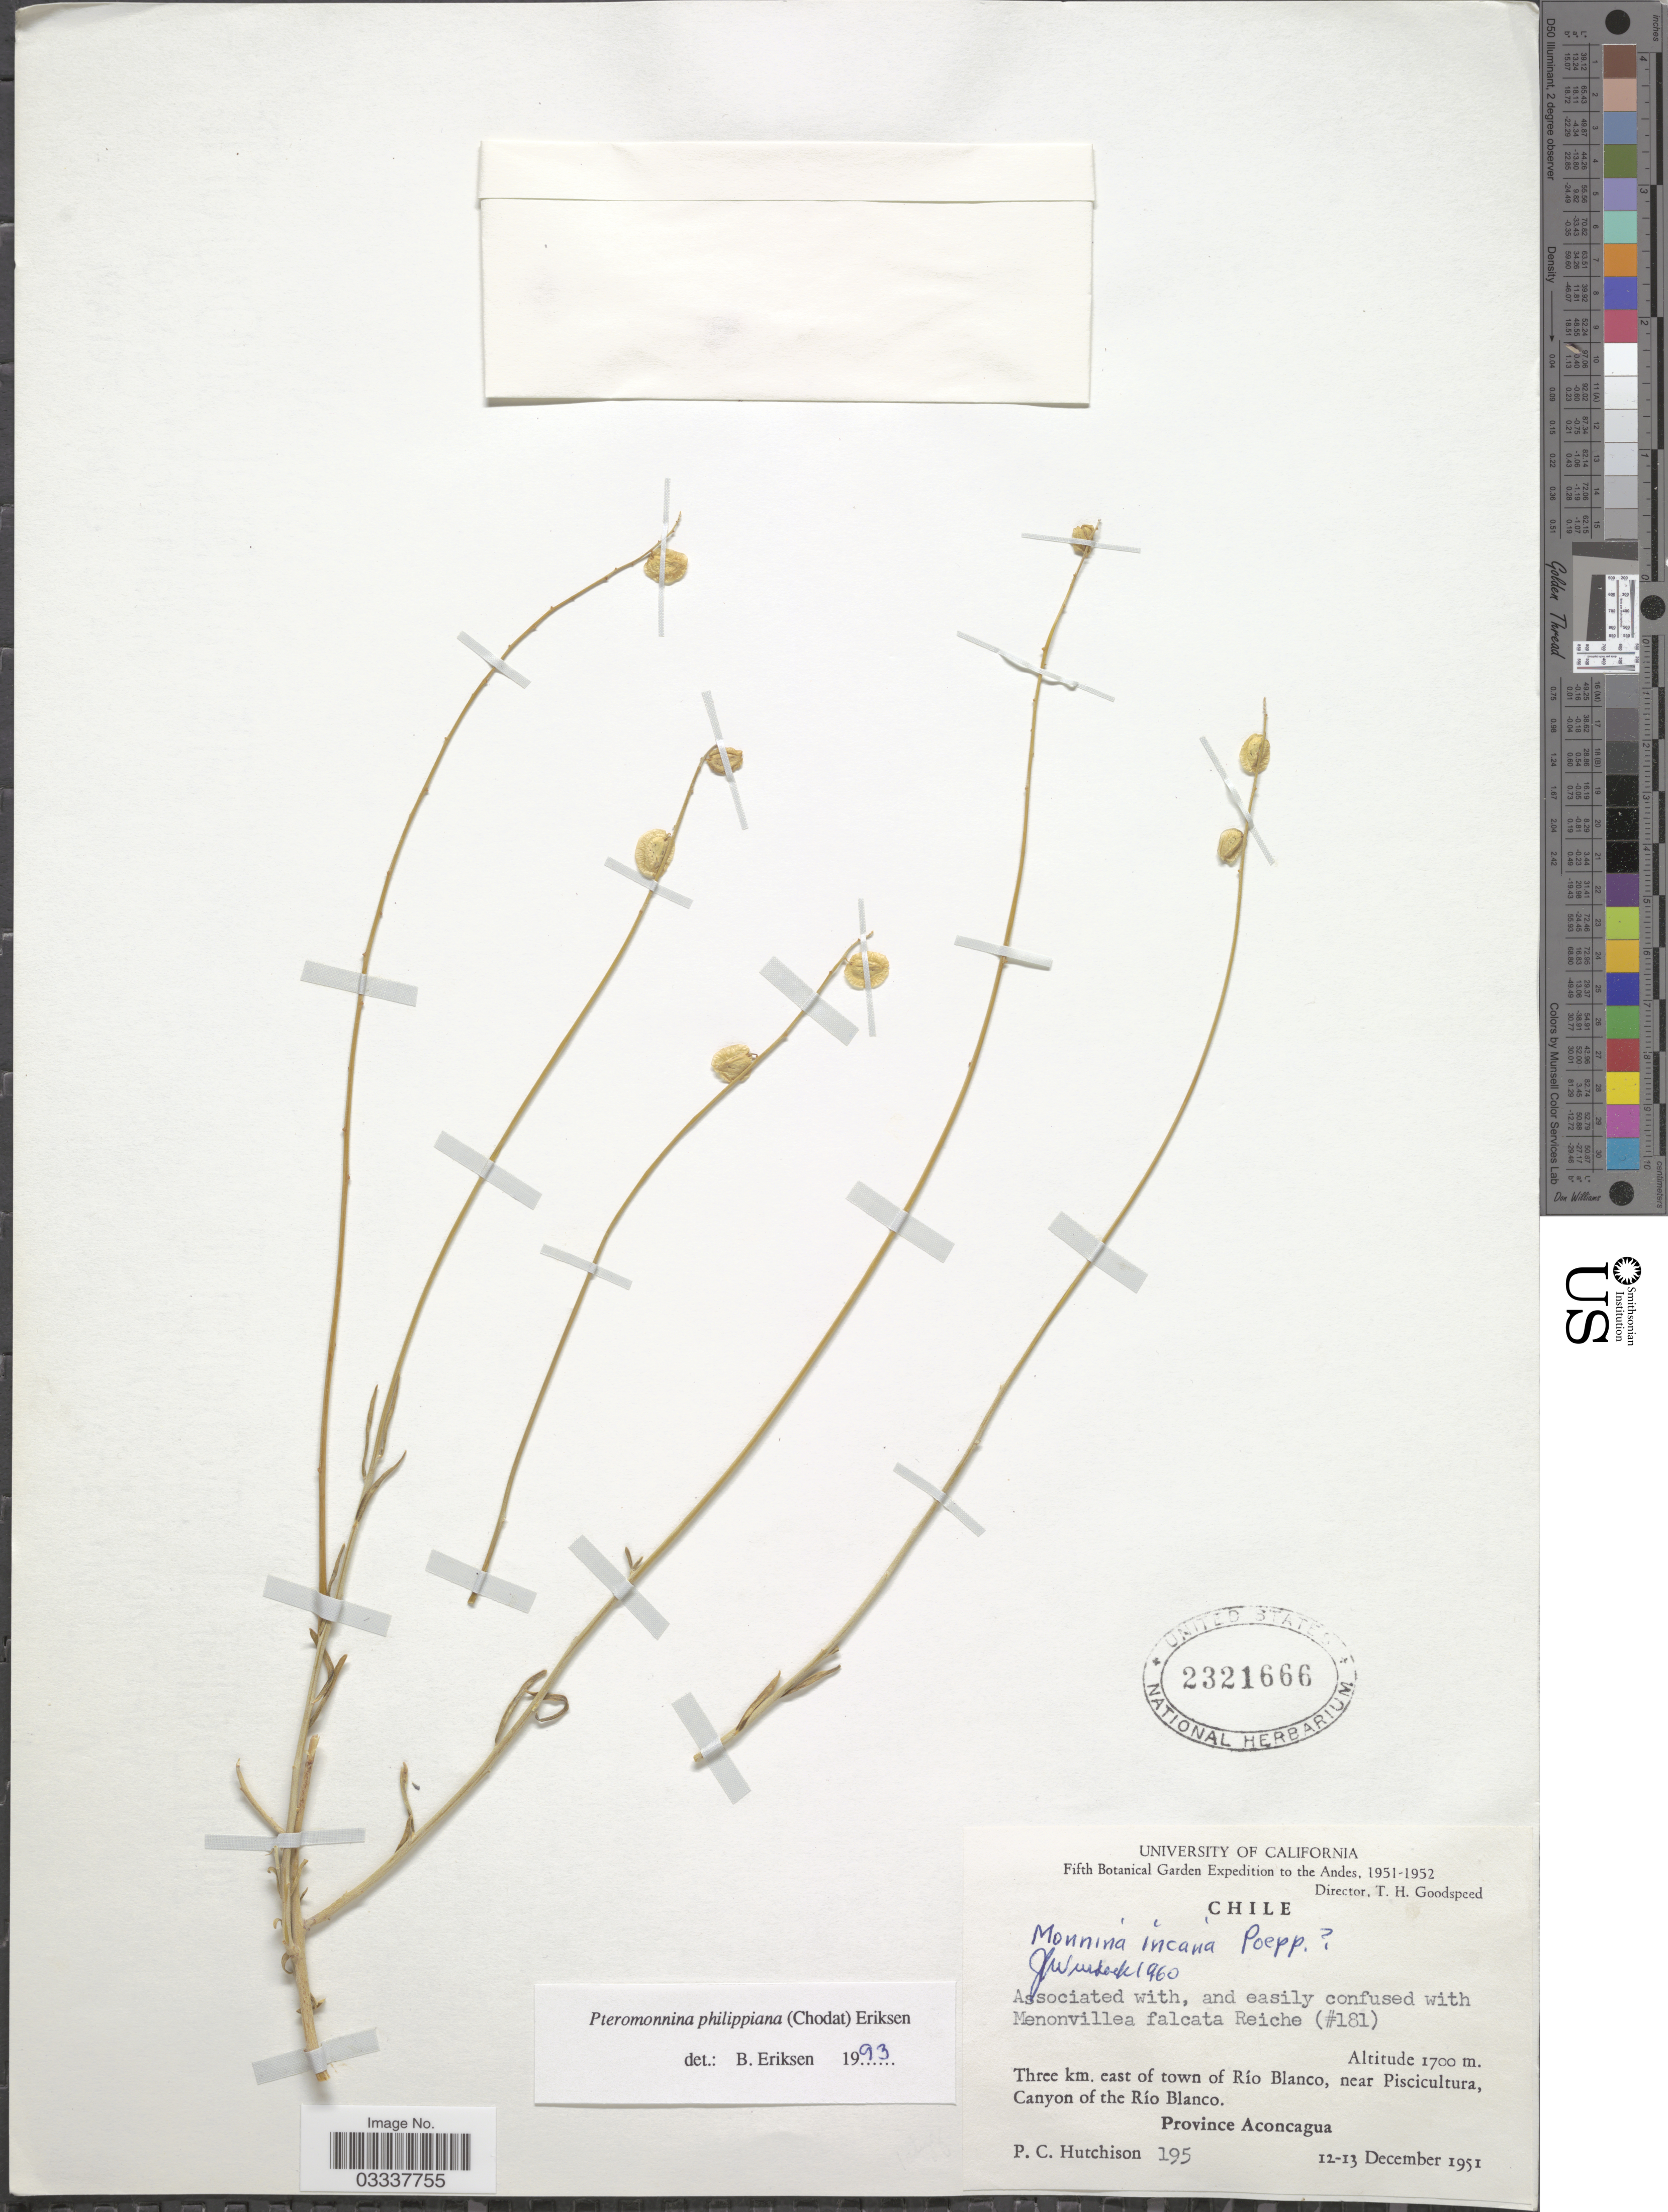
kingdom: Plantae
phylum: Tracheophyta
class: Magnoliopsida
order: Fabales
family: Polygalaceae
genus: Monnina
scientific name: Monnina philippiana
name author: Chodat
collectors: P. C. Hutchison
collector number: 195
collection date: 1951-12-12/1951-12-13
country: Chile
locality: The Andes, Three km. east of town of Río Blanco, near Piscicultura, Canyon of the Río Blanco, Province of Aconcagua.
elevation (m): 1700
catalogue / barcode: US 2321666